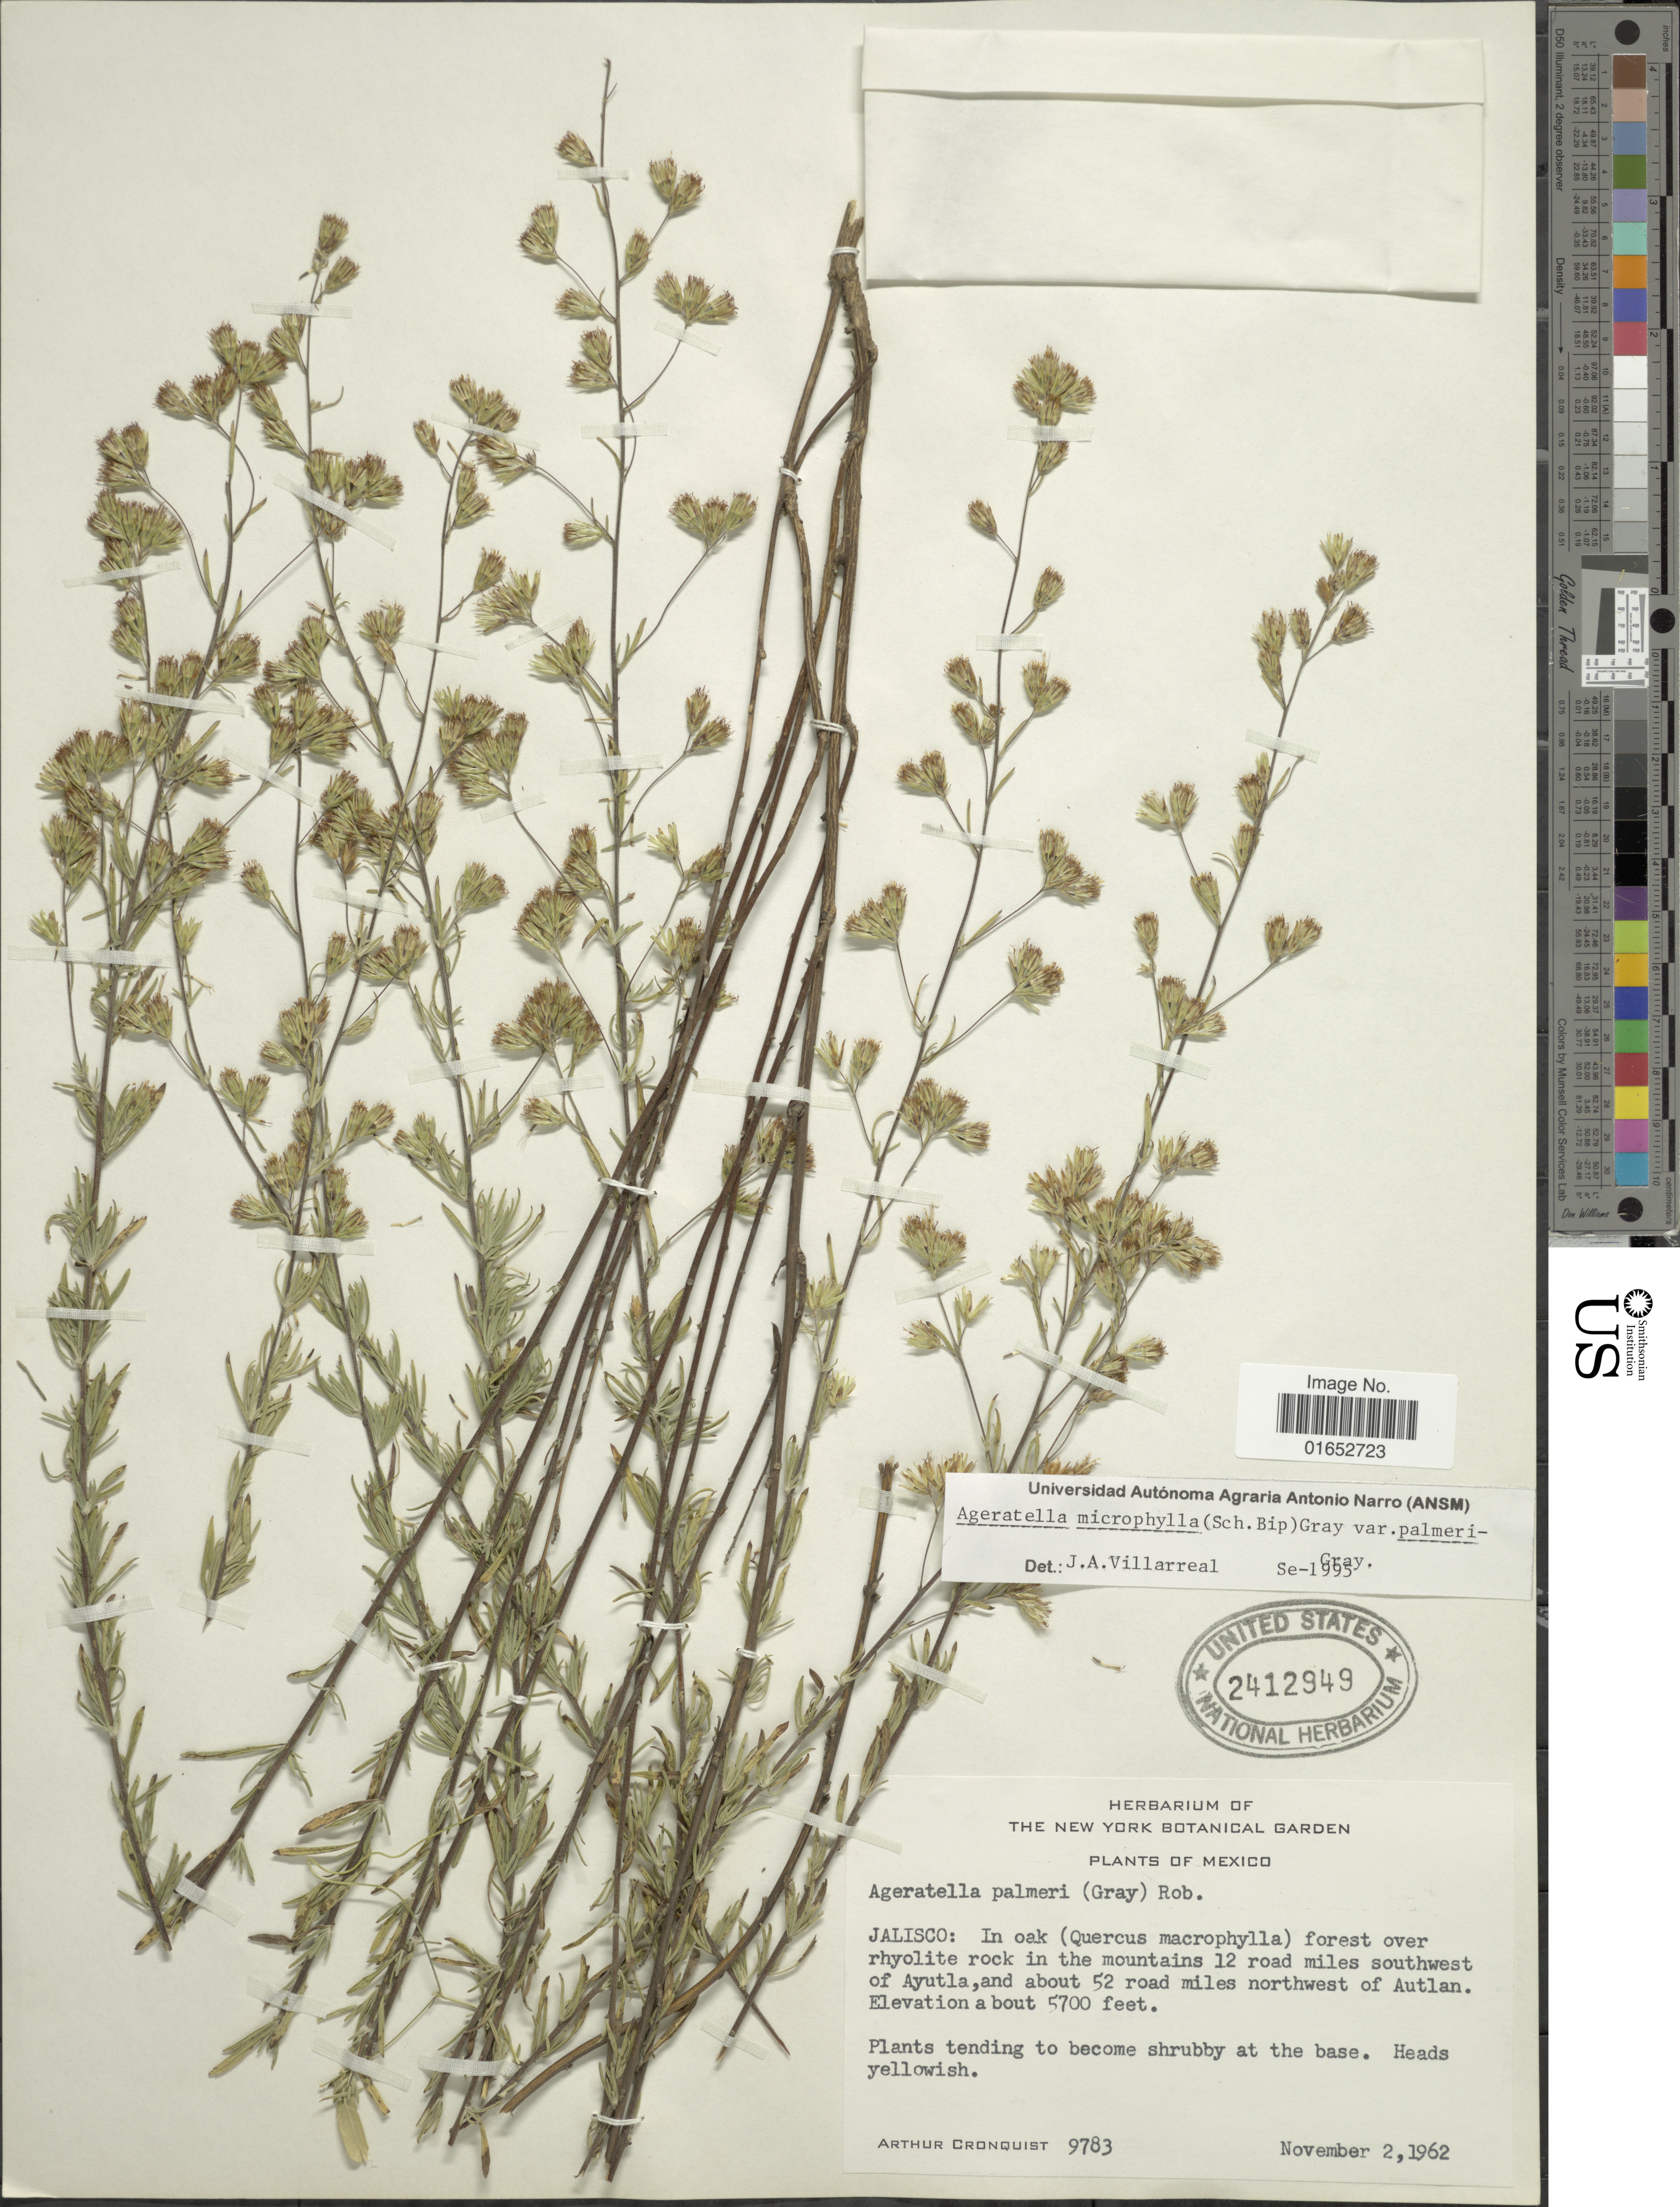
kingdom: Plantae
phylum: Tracheophyta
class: Magnoliopsida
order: Asterales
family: Asteraceae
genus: Ageratella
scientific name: Ageratella palmeri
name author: (A. Gray) B.L. Rob.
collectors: A. J. Cronquist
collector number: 9783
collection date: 1962-11-02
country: Mexico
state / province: Jalisco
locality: In oak (Quercus macrophylla) forest over rhyolite rock in the mountains 12 road miles southwest of Ayutla, and about 52 road miles northwest of Autlan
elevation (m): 1737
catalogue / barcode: US 2412949